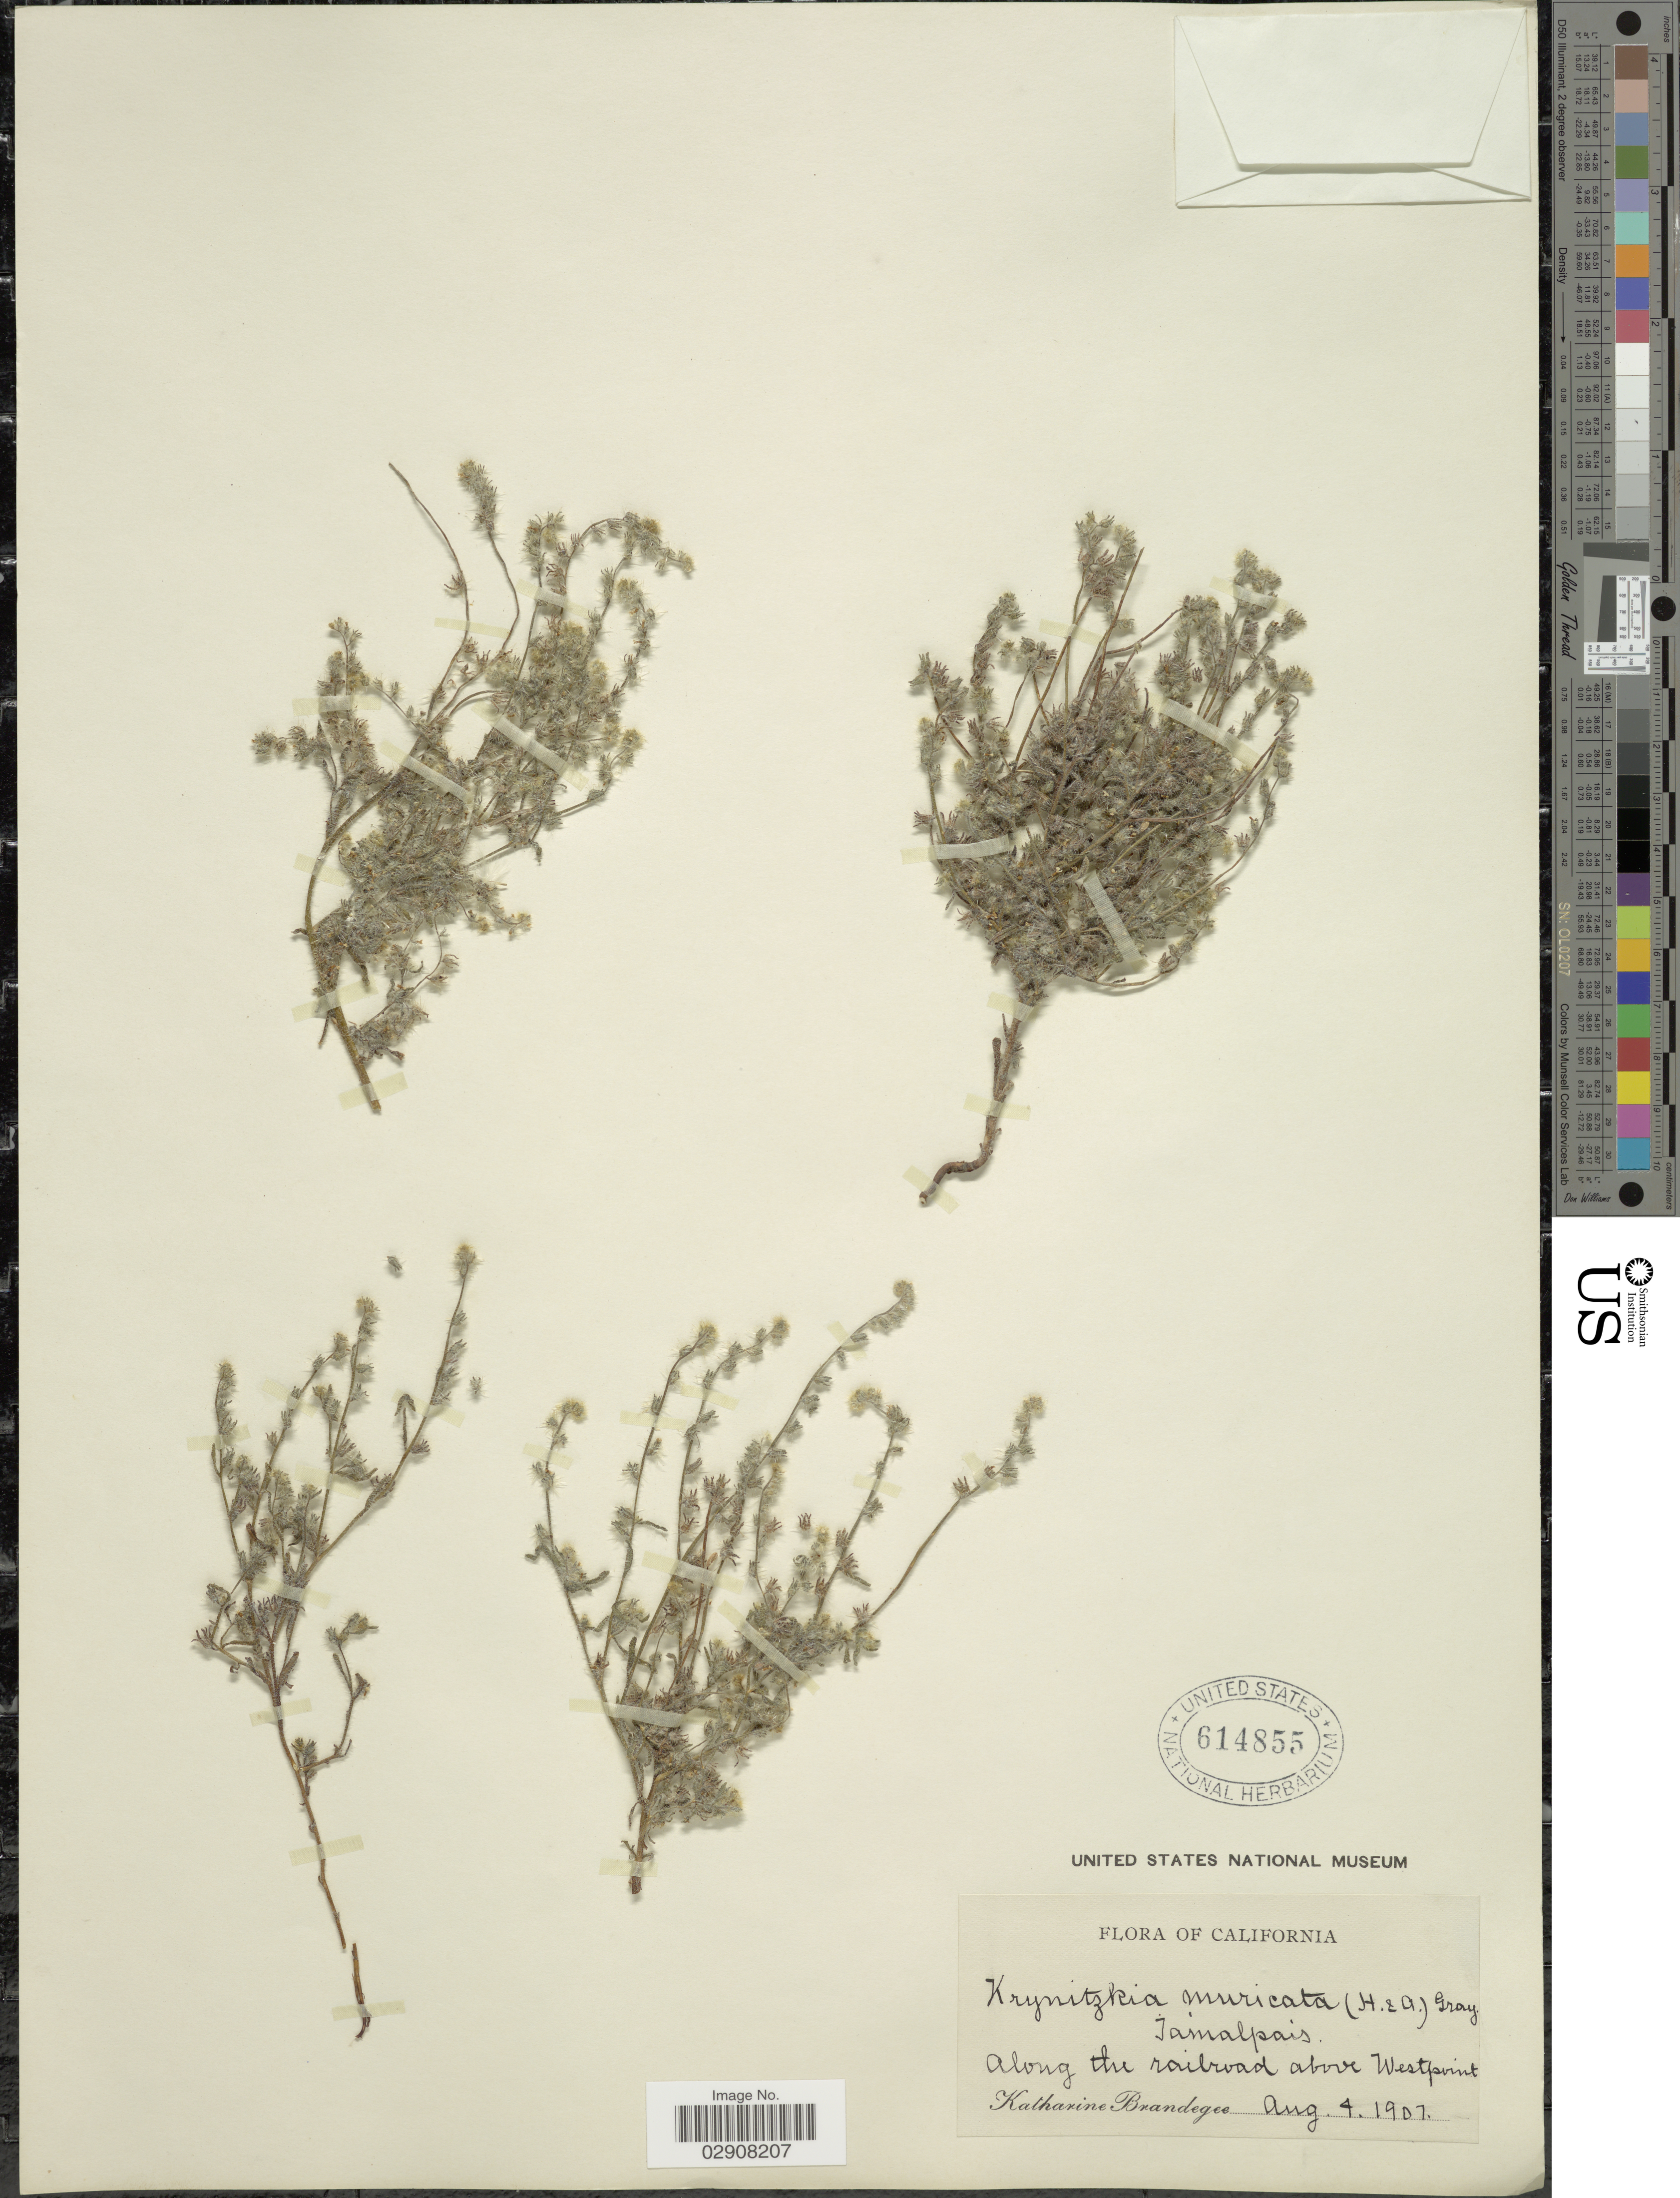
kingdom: Plantae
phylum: Tracheophyta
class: Magnoliopsida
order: Boraginales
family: Boraginaceae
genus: Cryptantha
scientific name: Cryptantha muricata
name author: (Hook. & Arn.) A. Nelson & J.F. Macbr.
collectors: M. K. Brandegee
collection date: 1907-08-04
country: United States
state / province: California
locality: Tamalpais. Along the railroad above Westpoint.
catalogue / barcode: US 614855